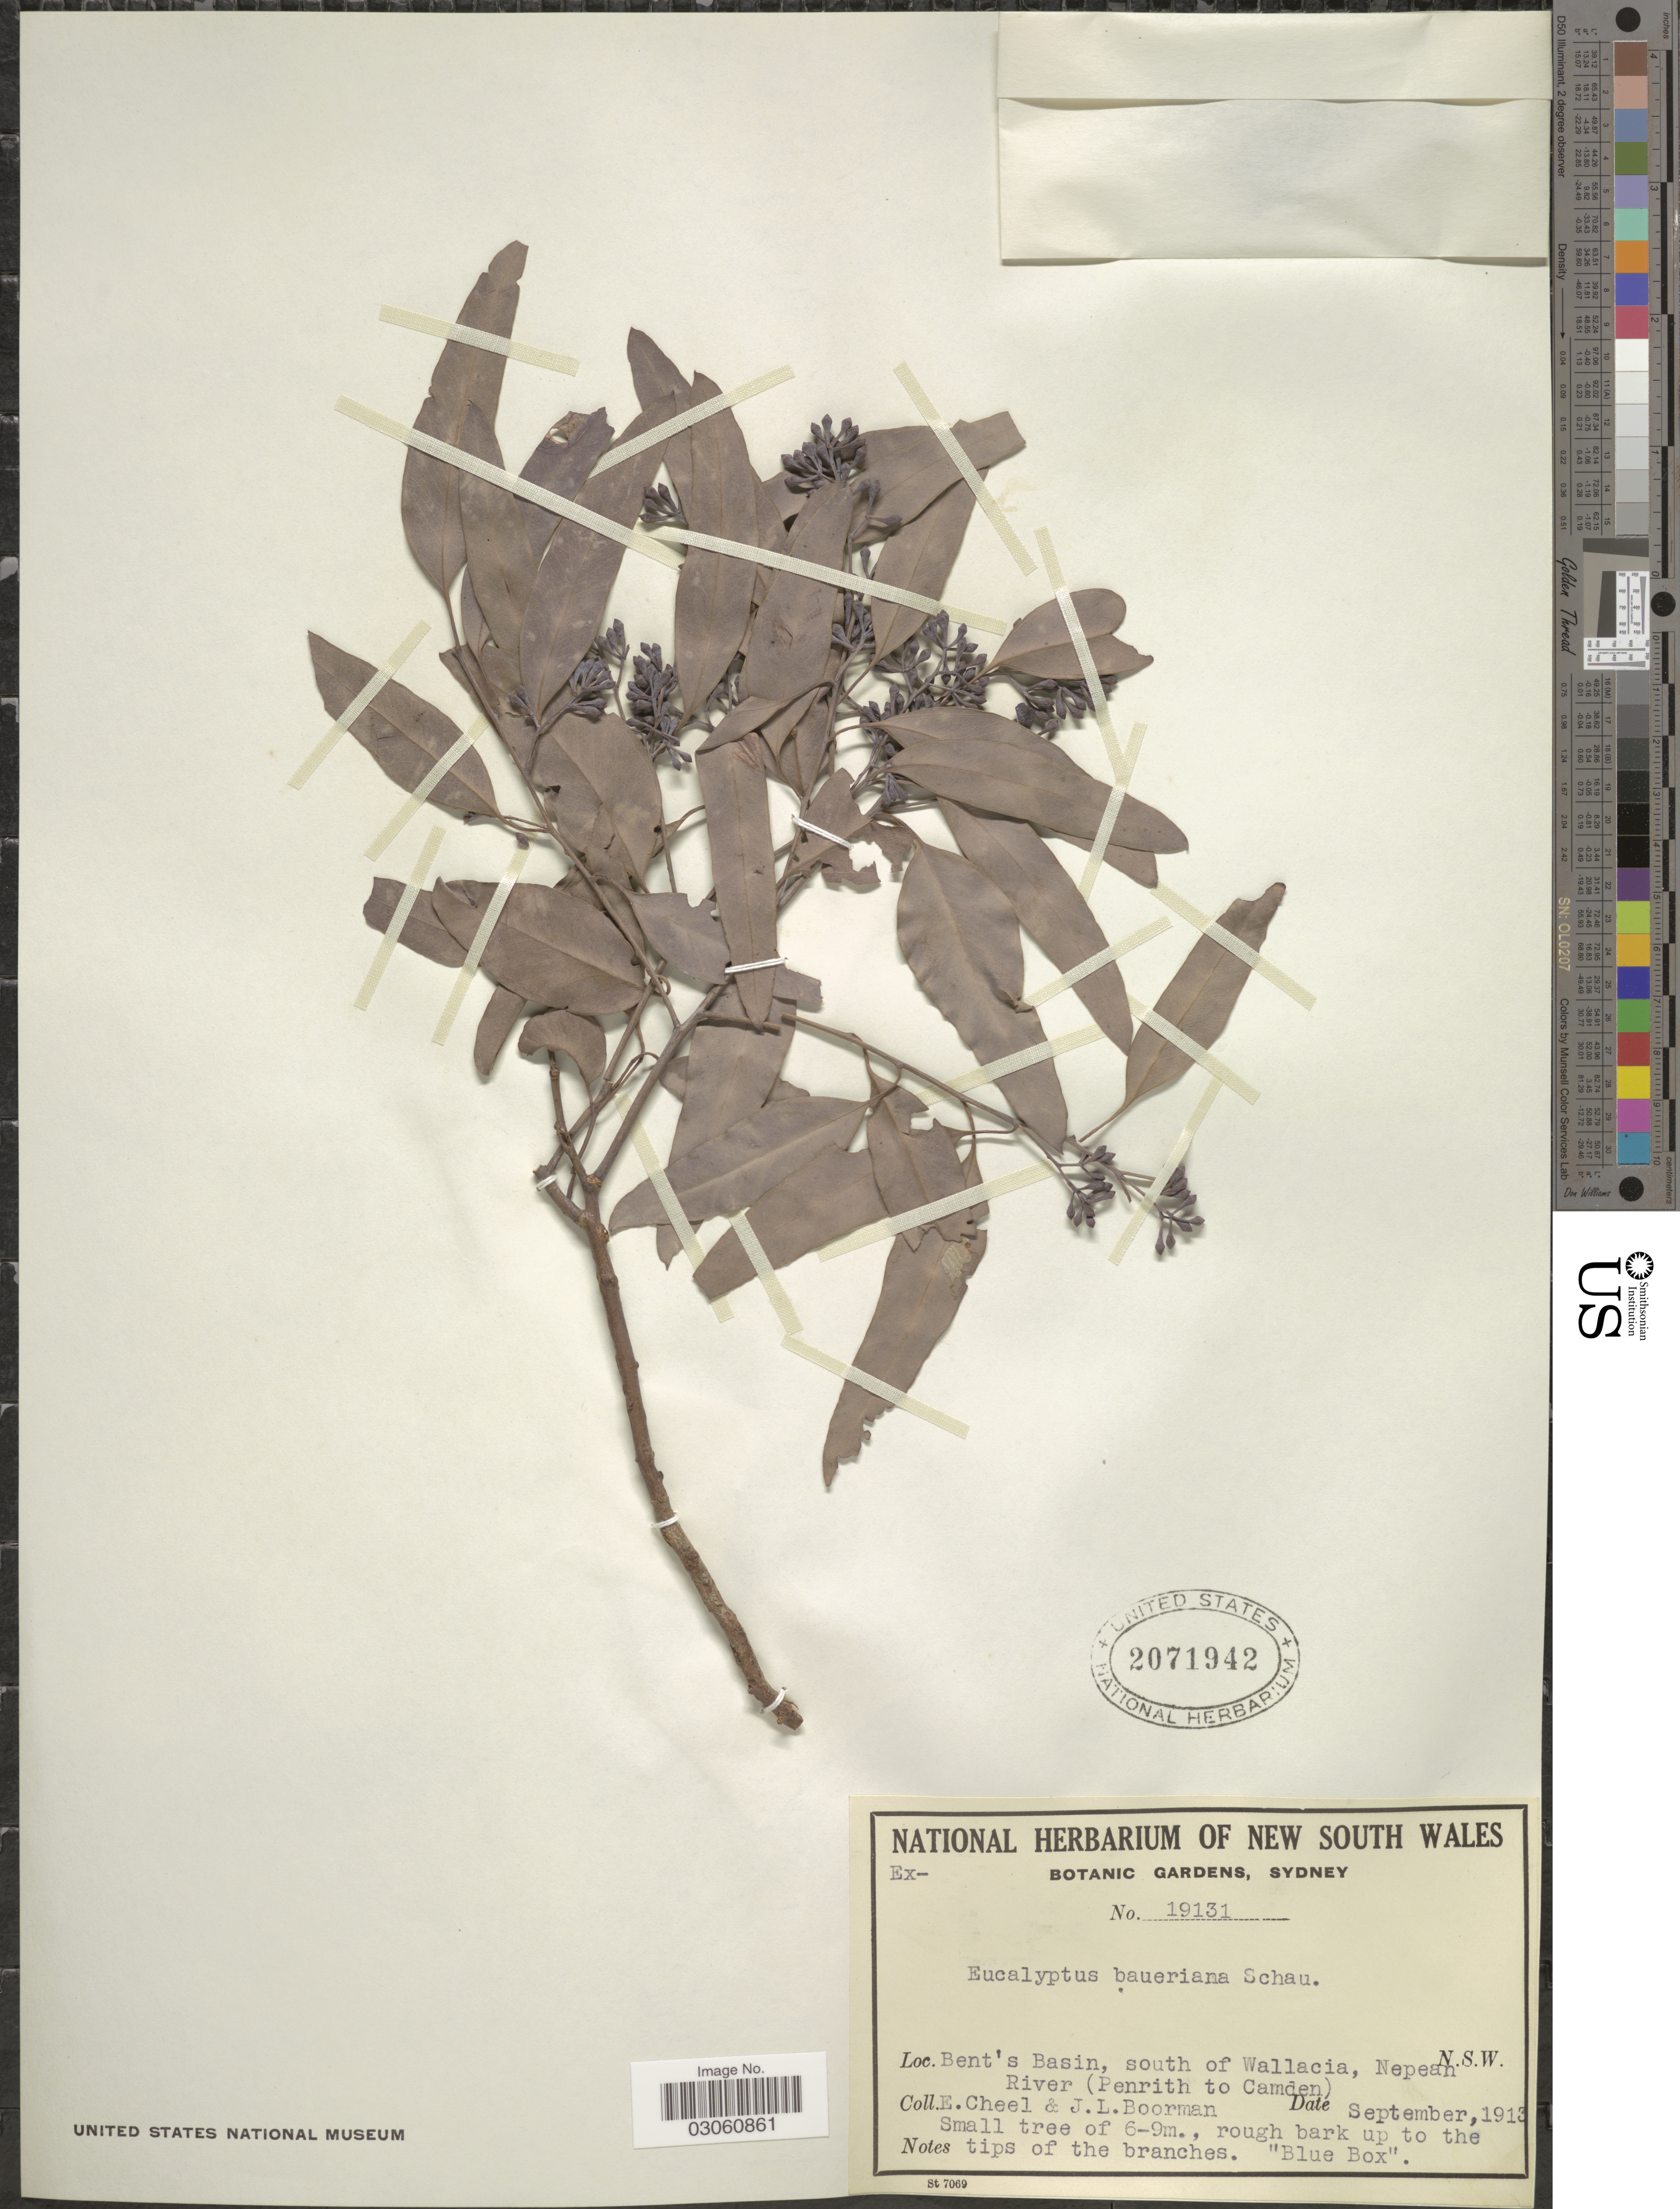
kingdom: Plantae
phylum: Tracheophyta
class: Magnoliopsida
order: Myrtales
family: Myrtaceae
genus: Eucalyptus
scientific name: Eucalyptus baueriana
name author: Schauer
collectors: E. Cheel & J. Boorman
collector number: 19131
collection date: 1913-09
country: Australia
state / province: New South Wales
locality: Bent's Basin, south of Wallacia, Nepean River (Penrith to Camden).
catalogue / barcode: US 2071942